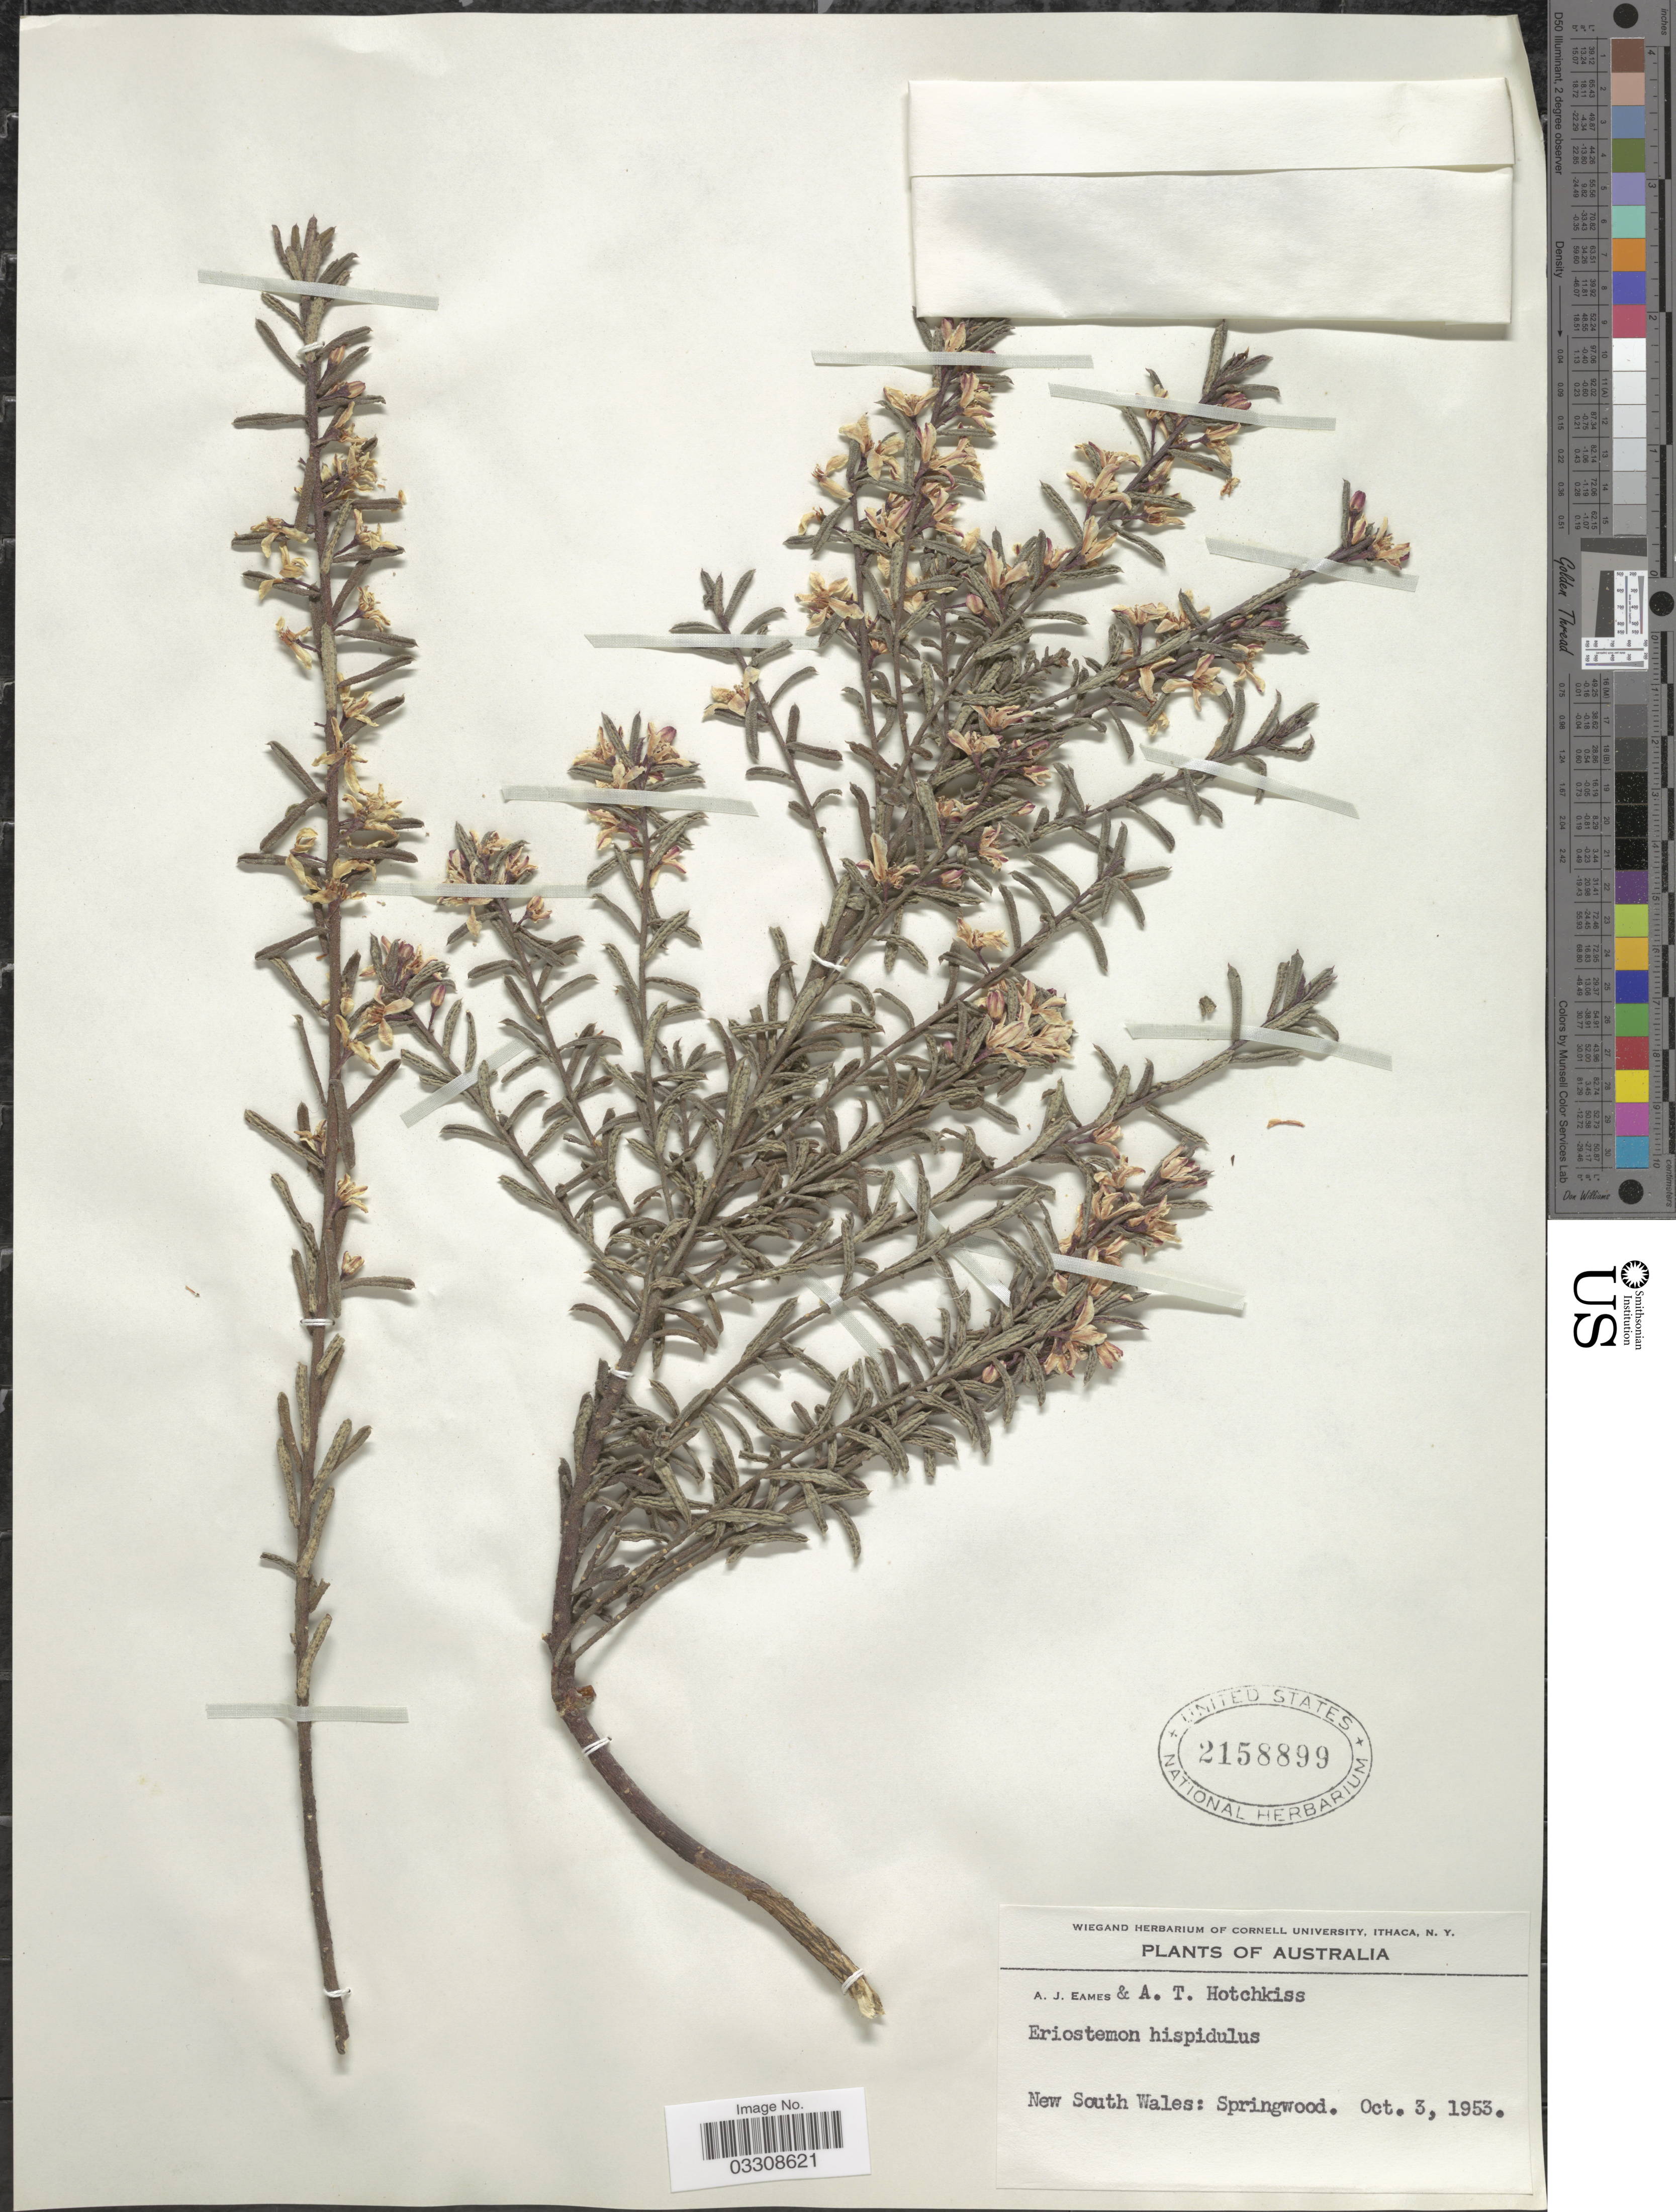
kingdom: Plantae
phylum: Tracheophyta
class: Magnoliopsida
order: Sapindales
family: Rutaceae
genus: Eriostemon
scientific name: Eriostemon hispidulus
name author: Sieber ex Spreng.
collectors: A. J. Eames & A. Hotchkiss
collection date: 1953-10-03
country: Australia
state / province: New South Wales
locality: Springwood.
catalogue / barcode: US 2158899